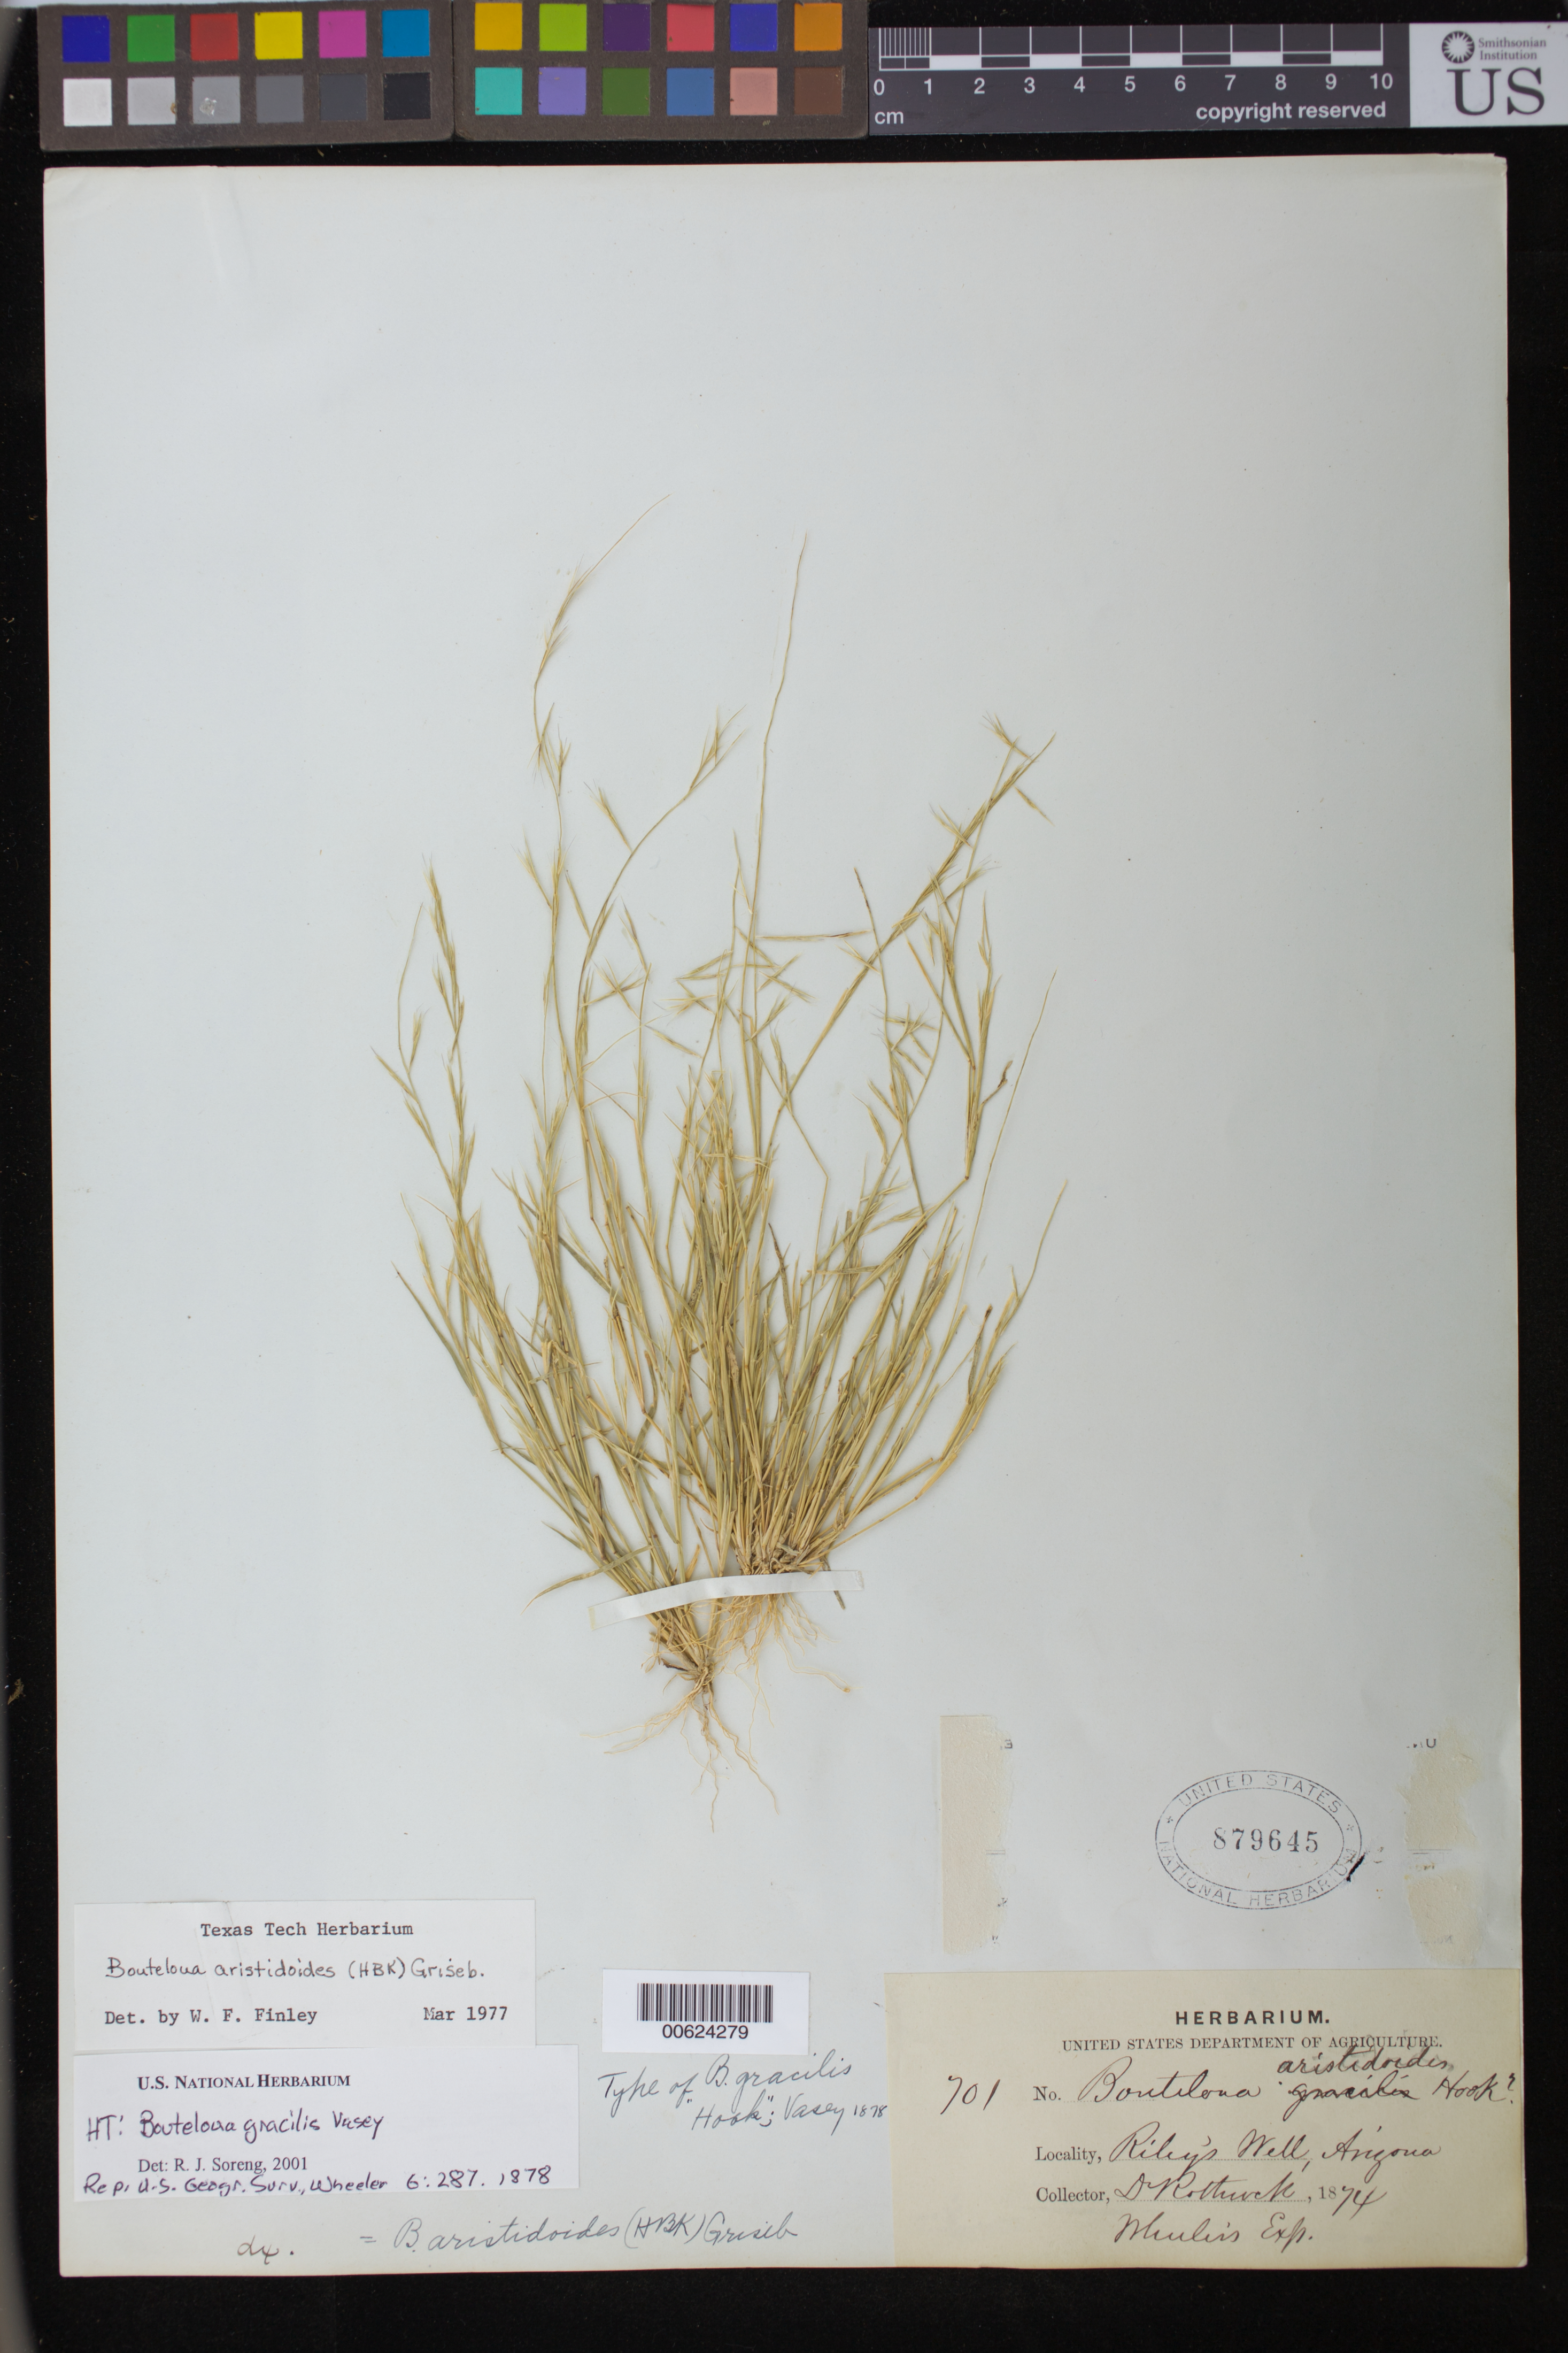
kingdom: Plantae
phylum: Tracheophyta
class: Liliopsida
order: Poales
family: Poaceae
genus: Bouteloua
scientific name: Bouteloua gracilis Vasey nom. rej.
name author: Vasey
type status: Holotype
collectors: J. T. Rothrock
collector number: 701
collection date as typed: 1874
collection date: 1874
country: United States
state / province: Arizona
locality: Riley's Well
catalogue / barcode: US 879645